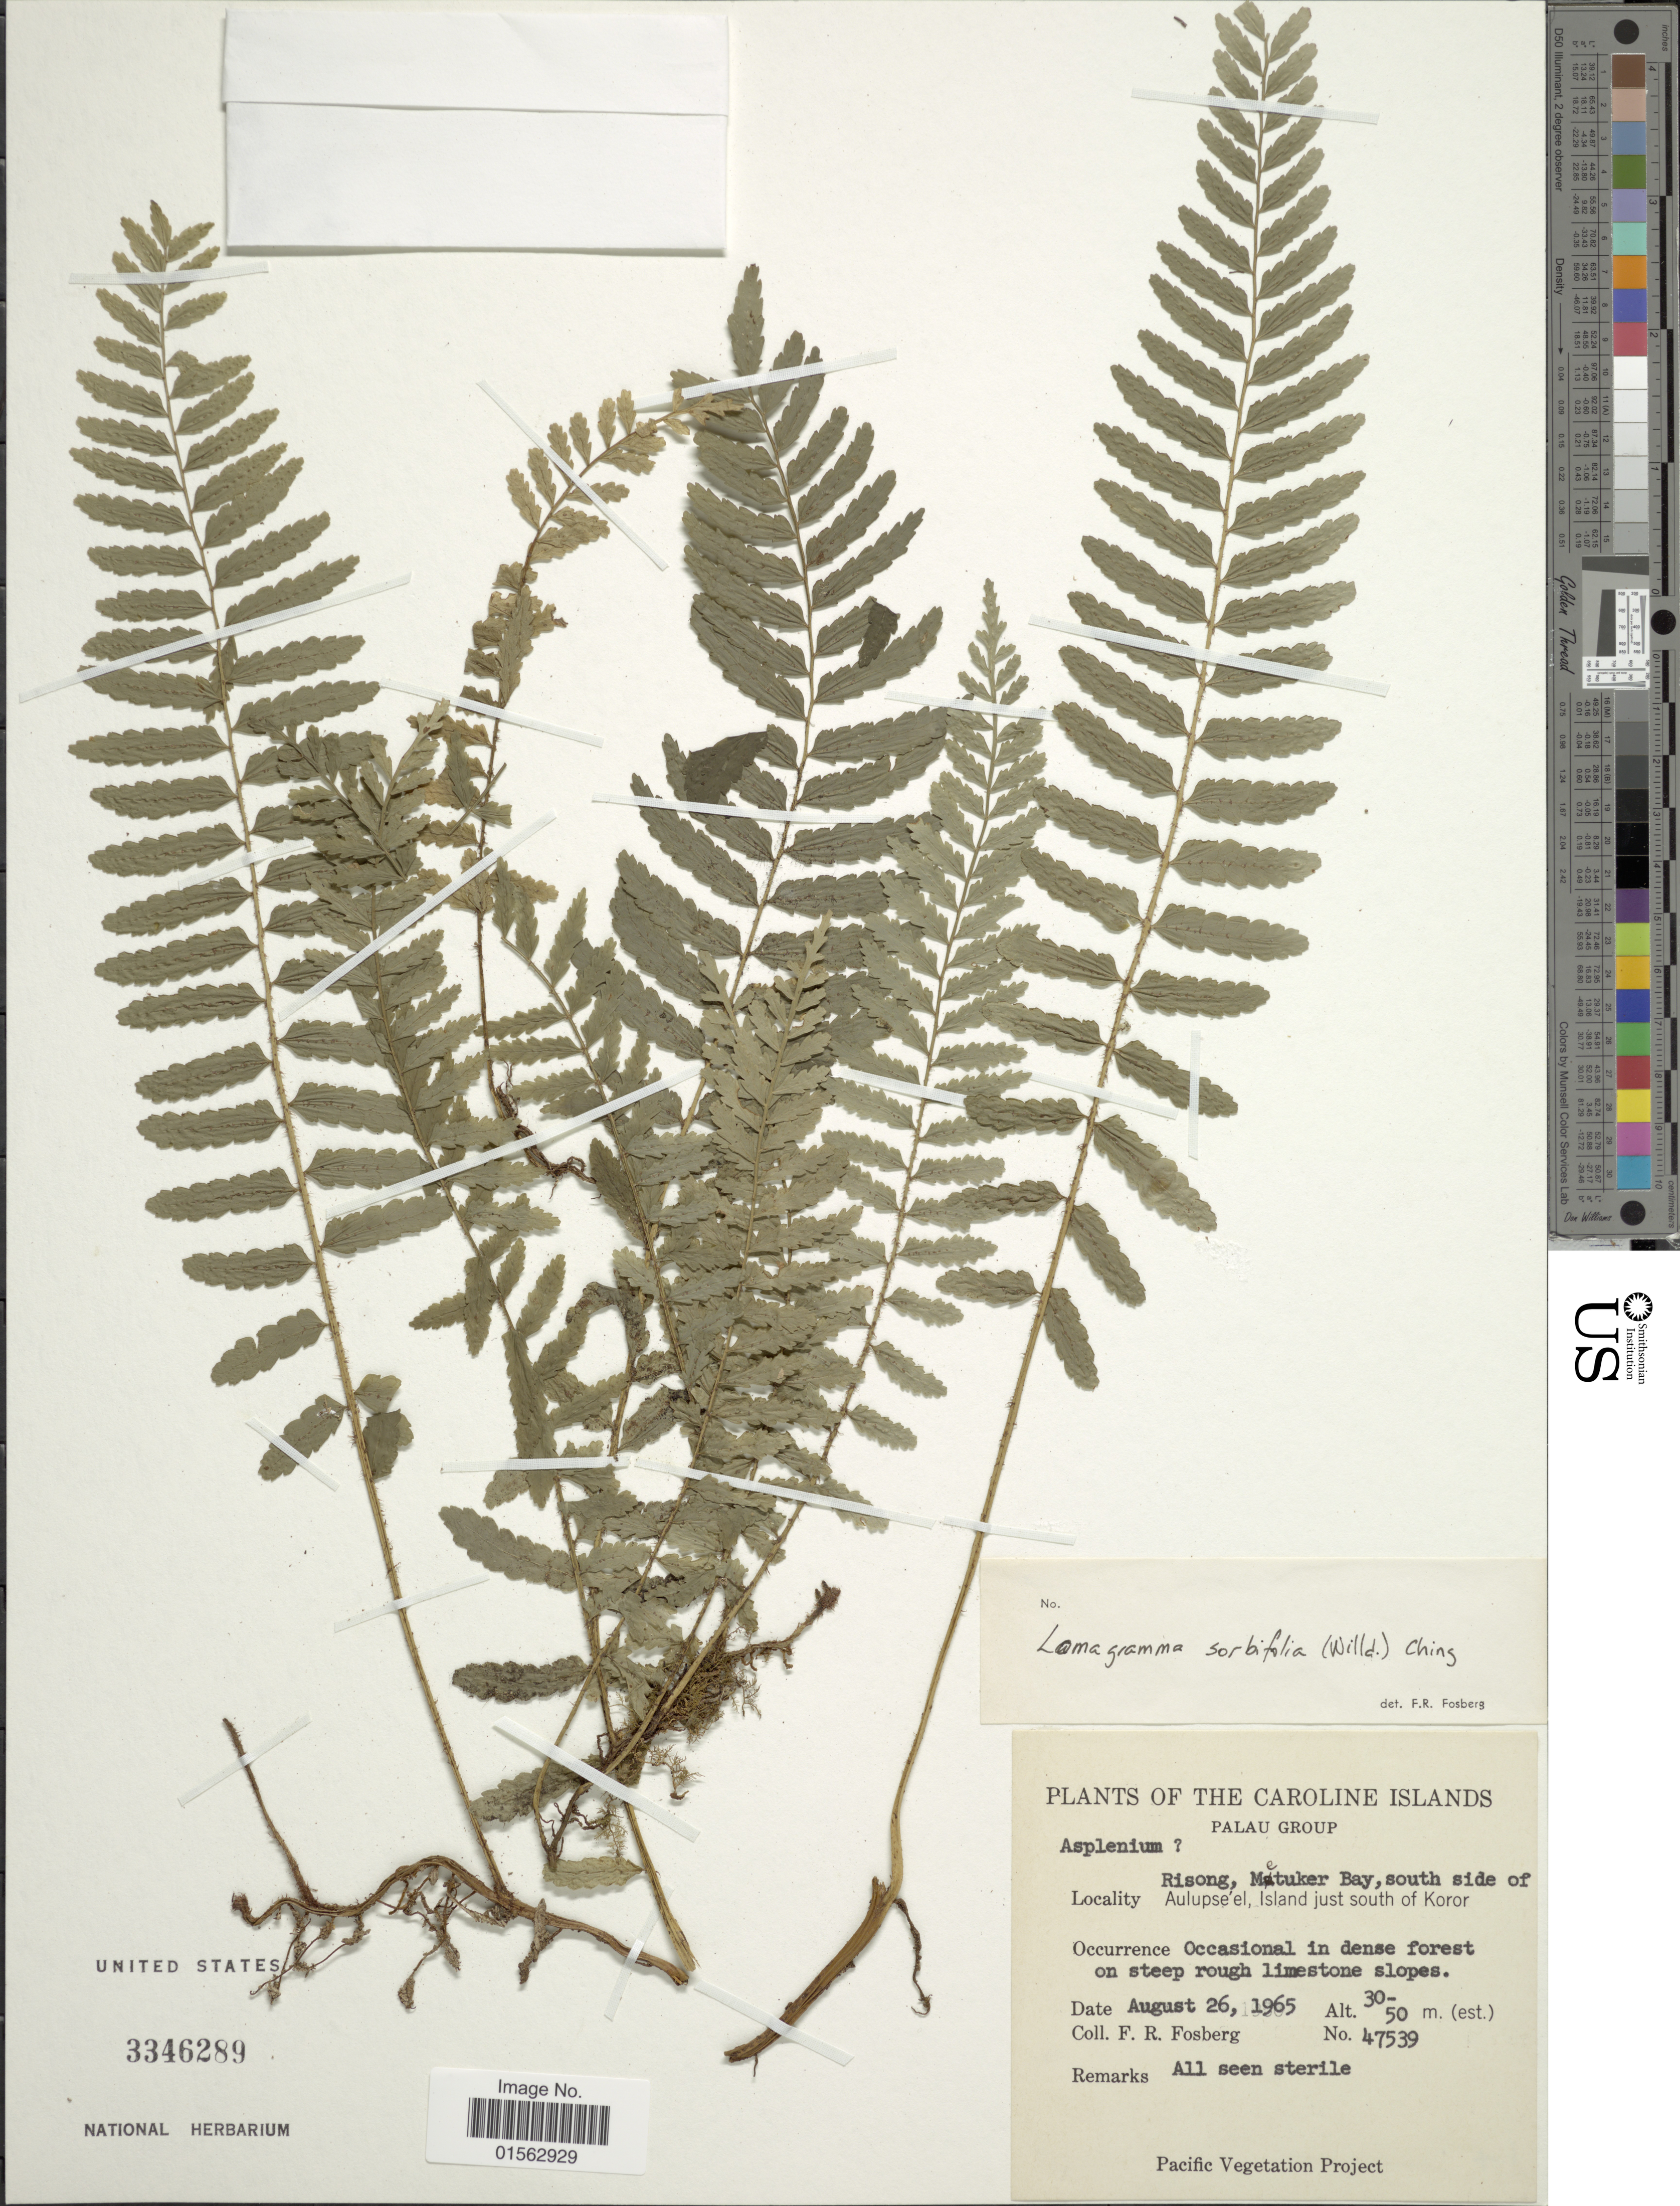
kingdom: Plantae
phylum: Tracheophyta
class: Polypodiopsida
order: Polypodiales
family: Dryopteridaceae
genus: Lomagramma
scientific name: Lomagramma sorbifolia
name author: (Willd.) Ching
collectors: F. R. Fosberg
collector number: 47538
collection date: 1965-08-26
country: Palau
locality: Palau Group, Risong, Metuker Bay, south side of Aulupse el. Island just south of Koror, occasional in dense forest, on steep rough limestone slopes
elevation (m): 30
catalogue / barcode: US 3346289